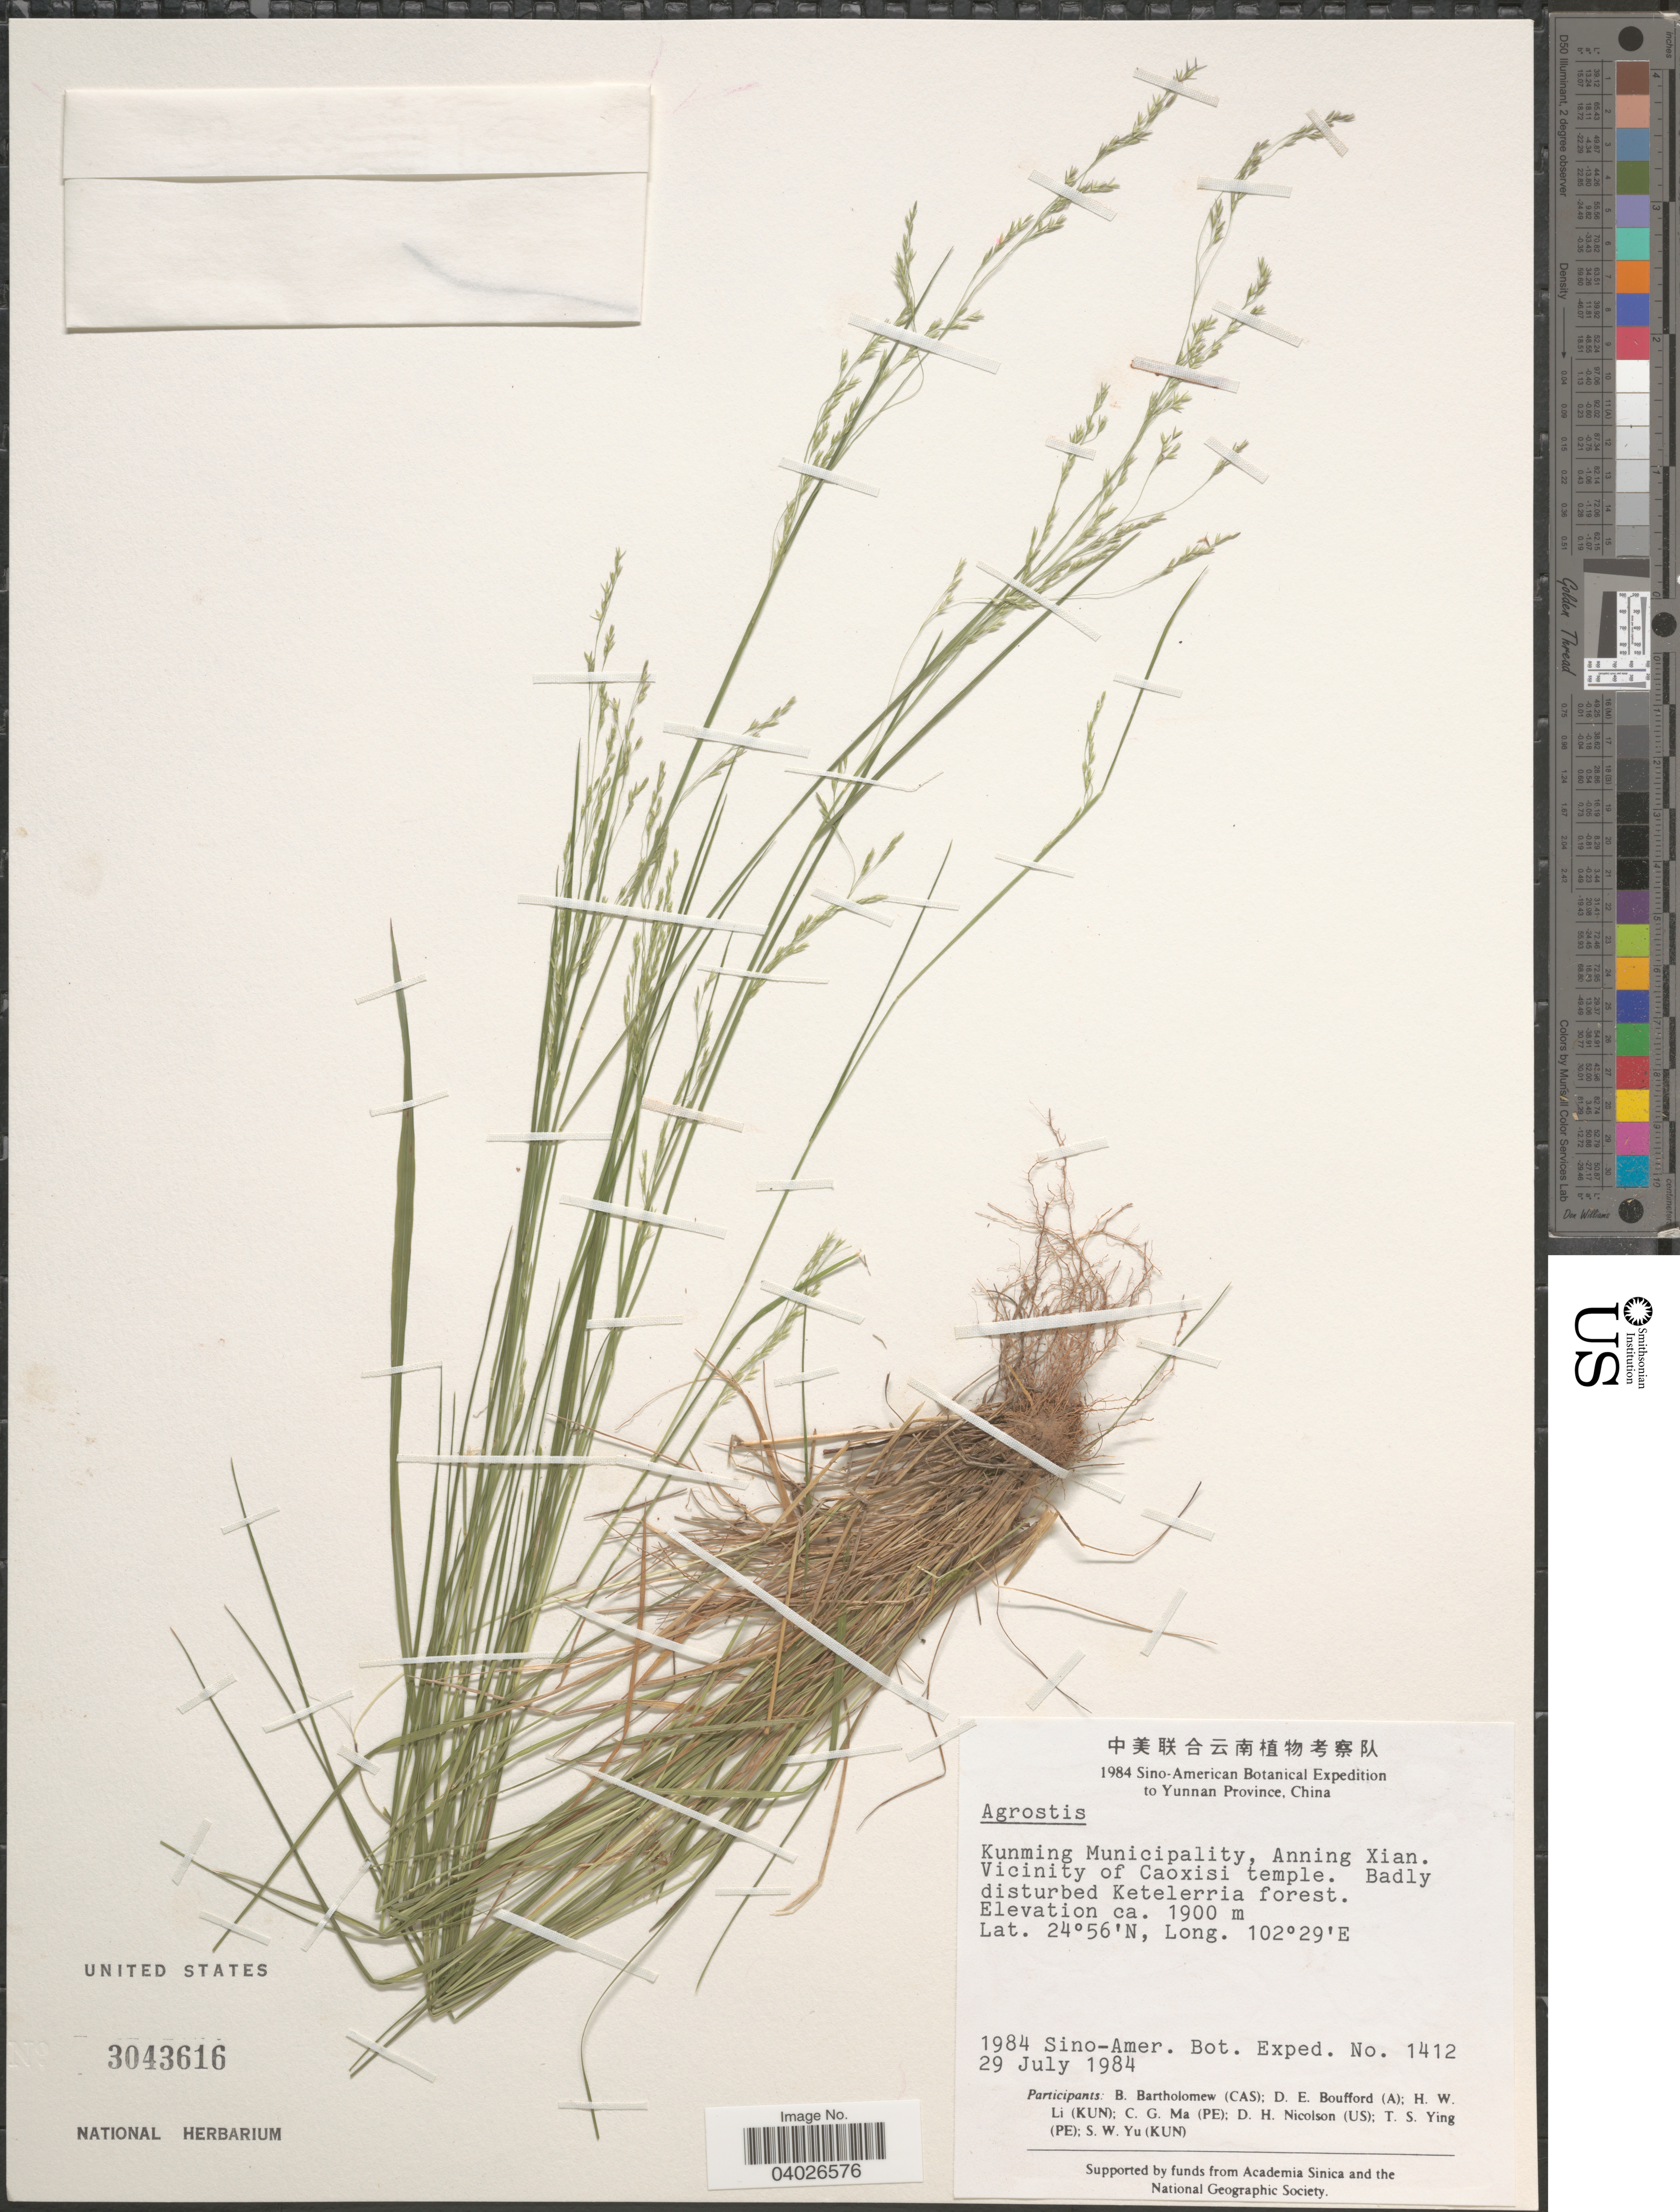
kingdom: Plantae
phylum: Tracheophyta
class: Liliopsida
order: Poales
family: Poaceae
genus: Agrostis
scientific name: Agrostis sp.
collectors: Sino-Amer. Bot. Exped. 1984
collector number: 1412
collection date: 1984-07-29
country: China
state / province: Yunnan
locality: Kunming Municipality, Anning Xian. Vicinity of Caoxisi temple.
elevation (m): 1900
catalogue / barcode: US 3043616